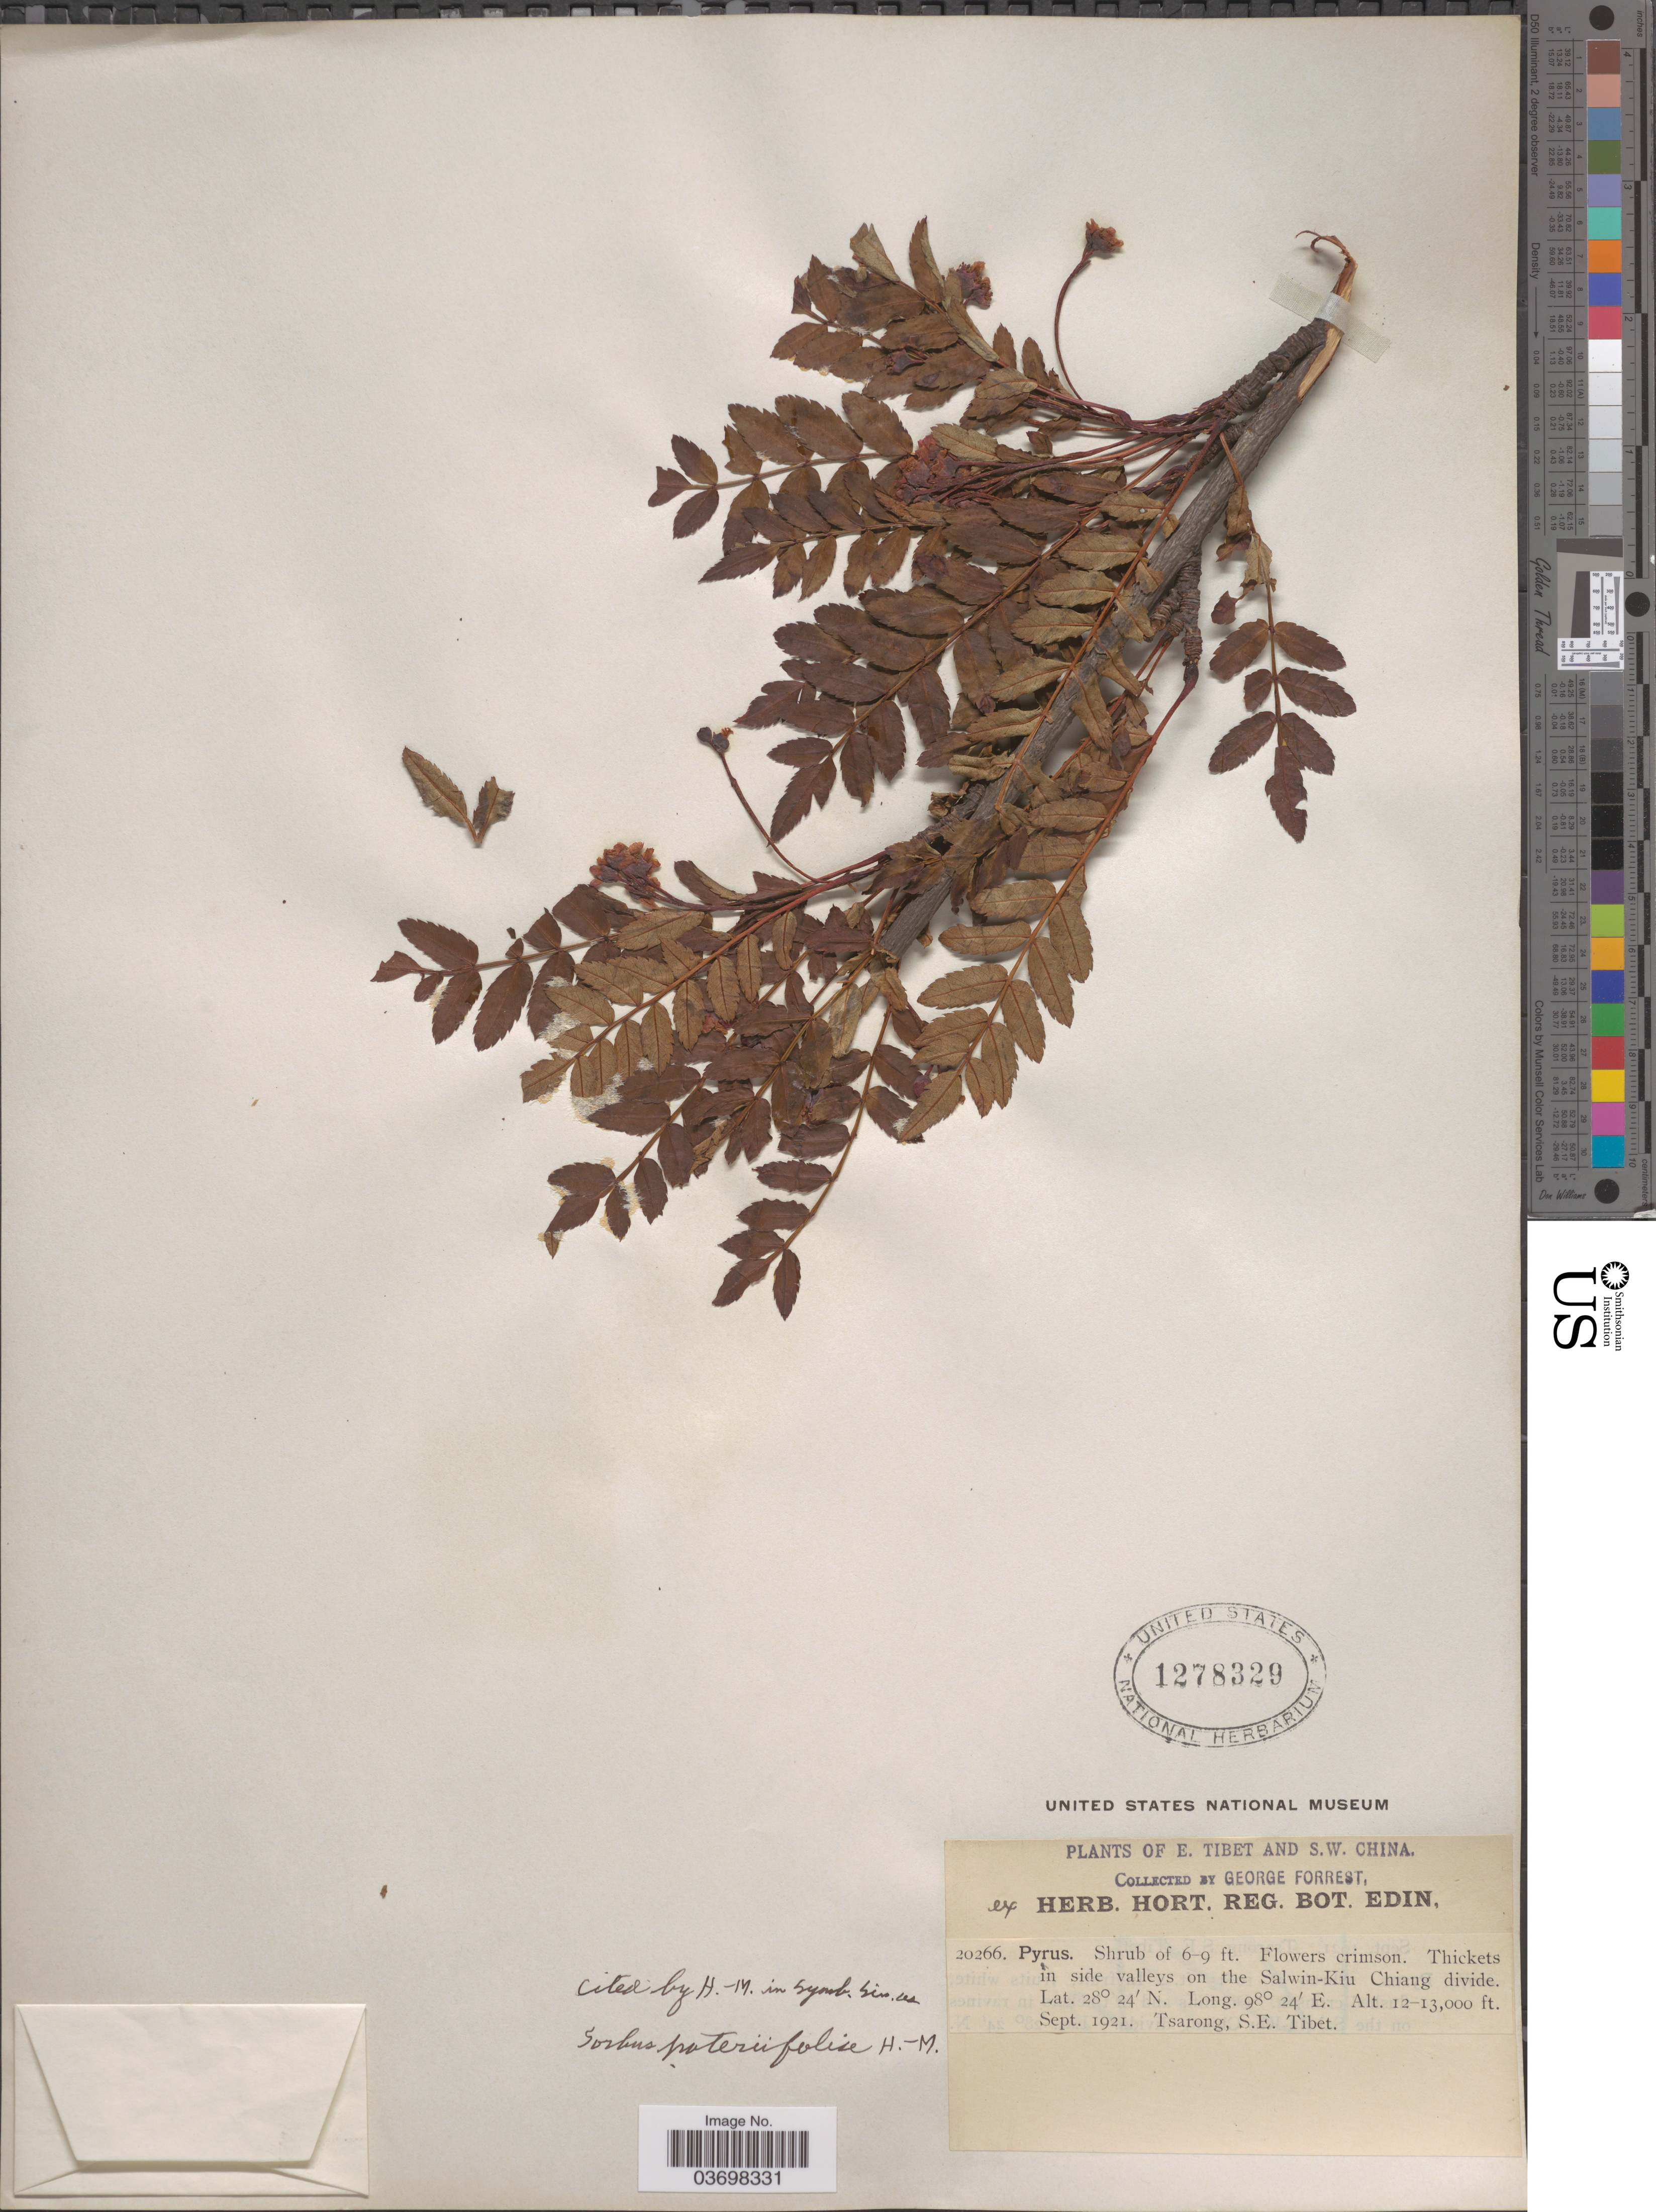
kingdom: Plantae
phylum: Tracheophyta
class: Magnoliopsida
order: Rosales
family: Rosaceae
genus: Sorbus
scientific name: Sorbus poteriifolia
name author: (Hand.-Mazz.) Hand.-Mazz.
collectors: G. Forrest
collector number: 20266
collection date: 1921-09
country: China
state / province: Xizang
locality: E. Tibet and S.W China. Thickets in side valleys on the Salwin-Kiu Chiang divide. Tsarong, S.E. Tibet.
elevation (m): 3658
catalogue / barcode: US 1278329